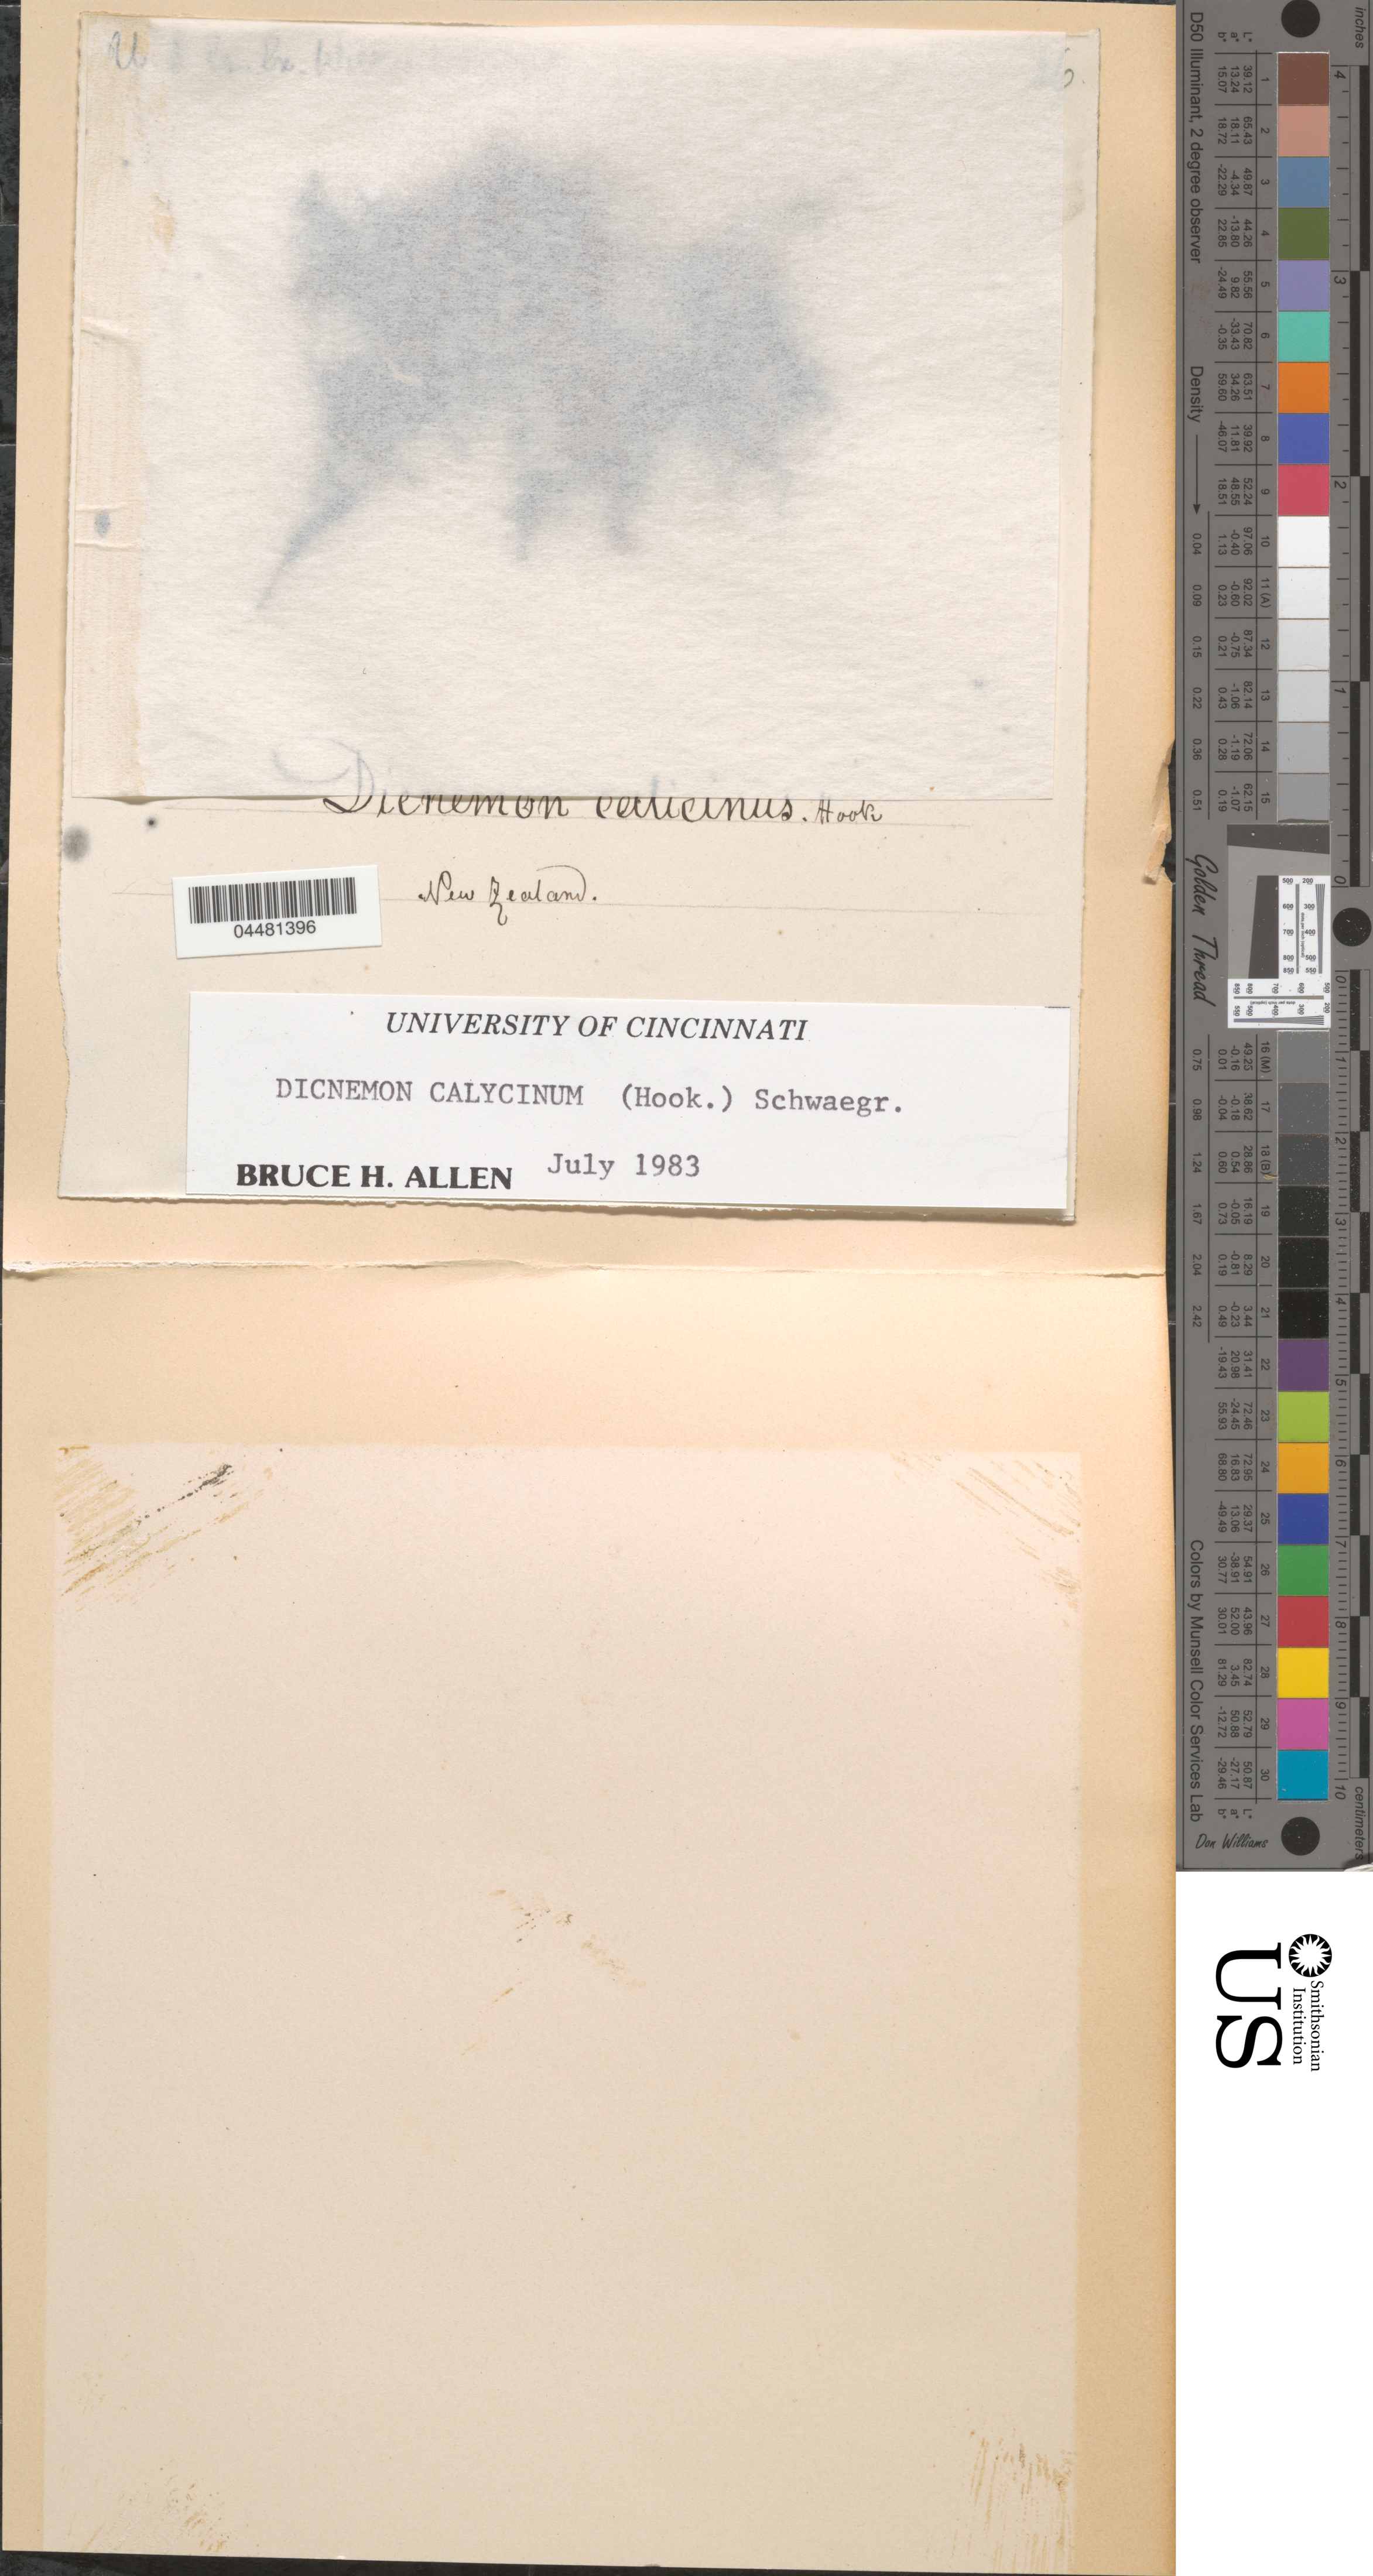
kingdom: Plantae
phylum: Bryophyta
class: Bryopsida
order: Dicranales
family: Dicranaceae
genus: Dicnemon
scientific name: Dicnemon calycinum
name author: (Hook.) Schwägr.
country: New Zealand